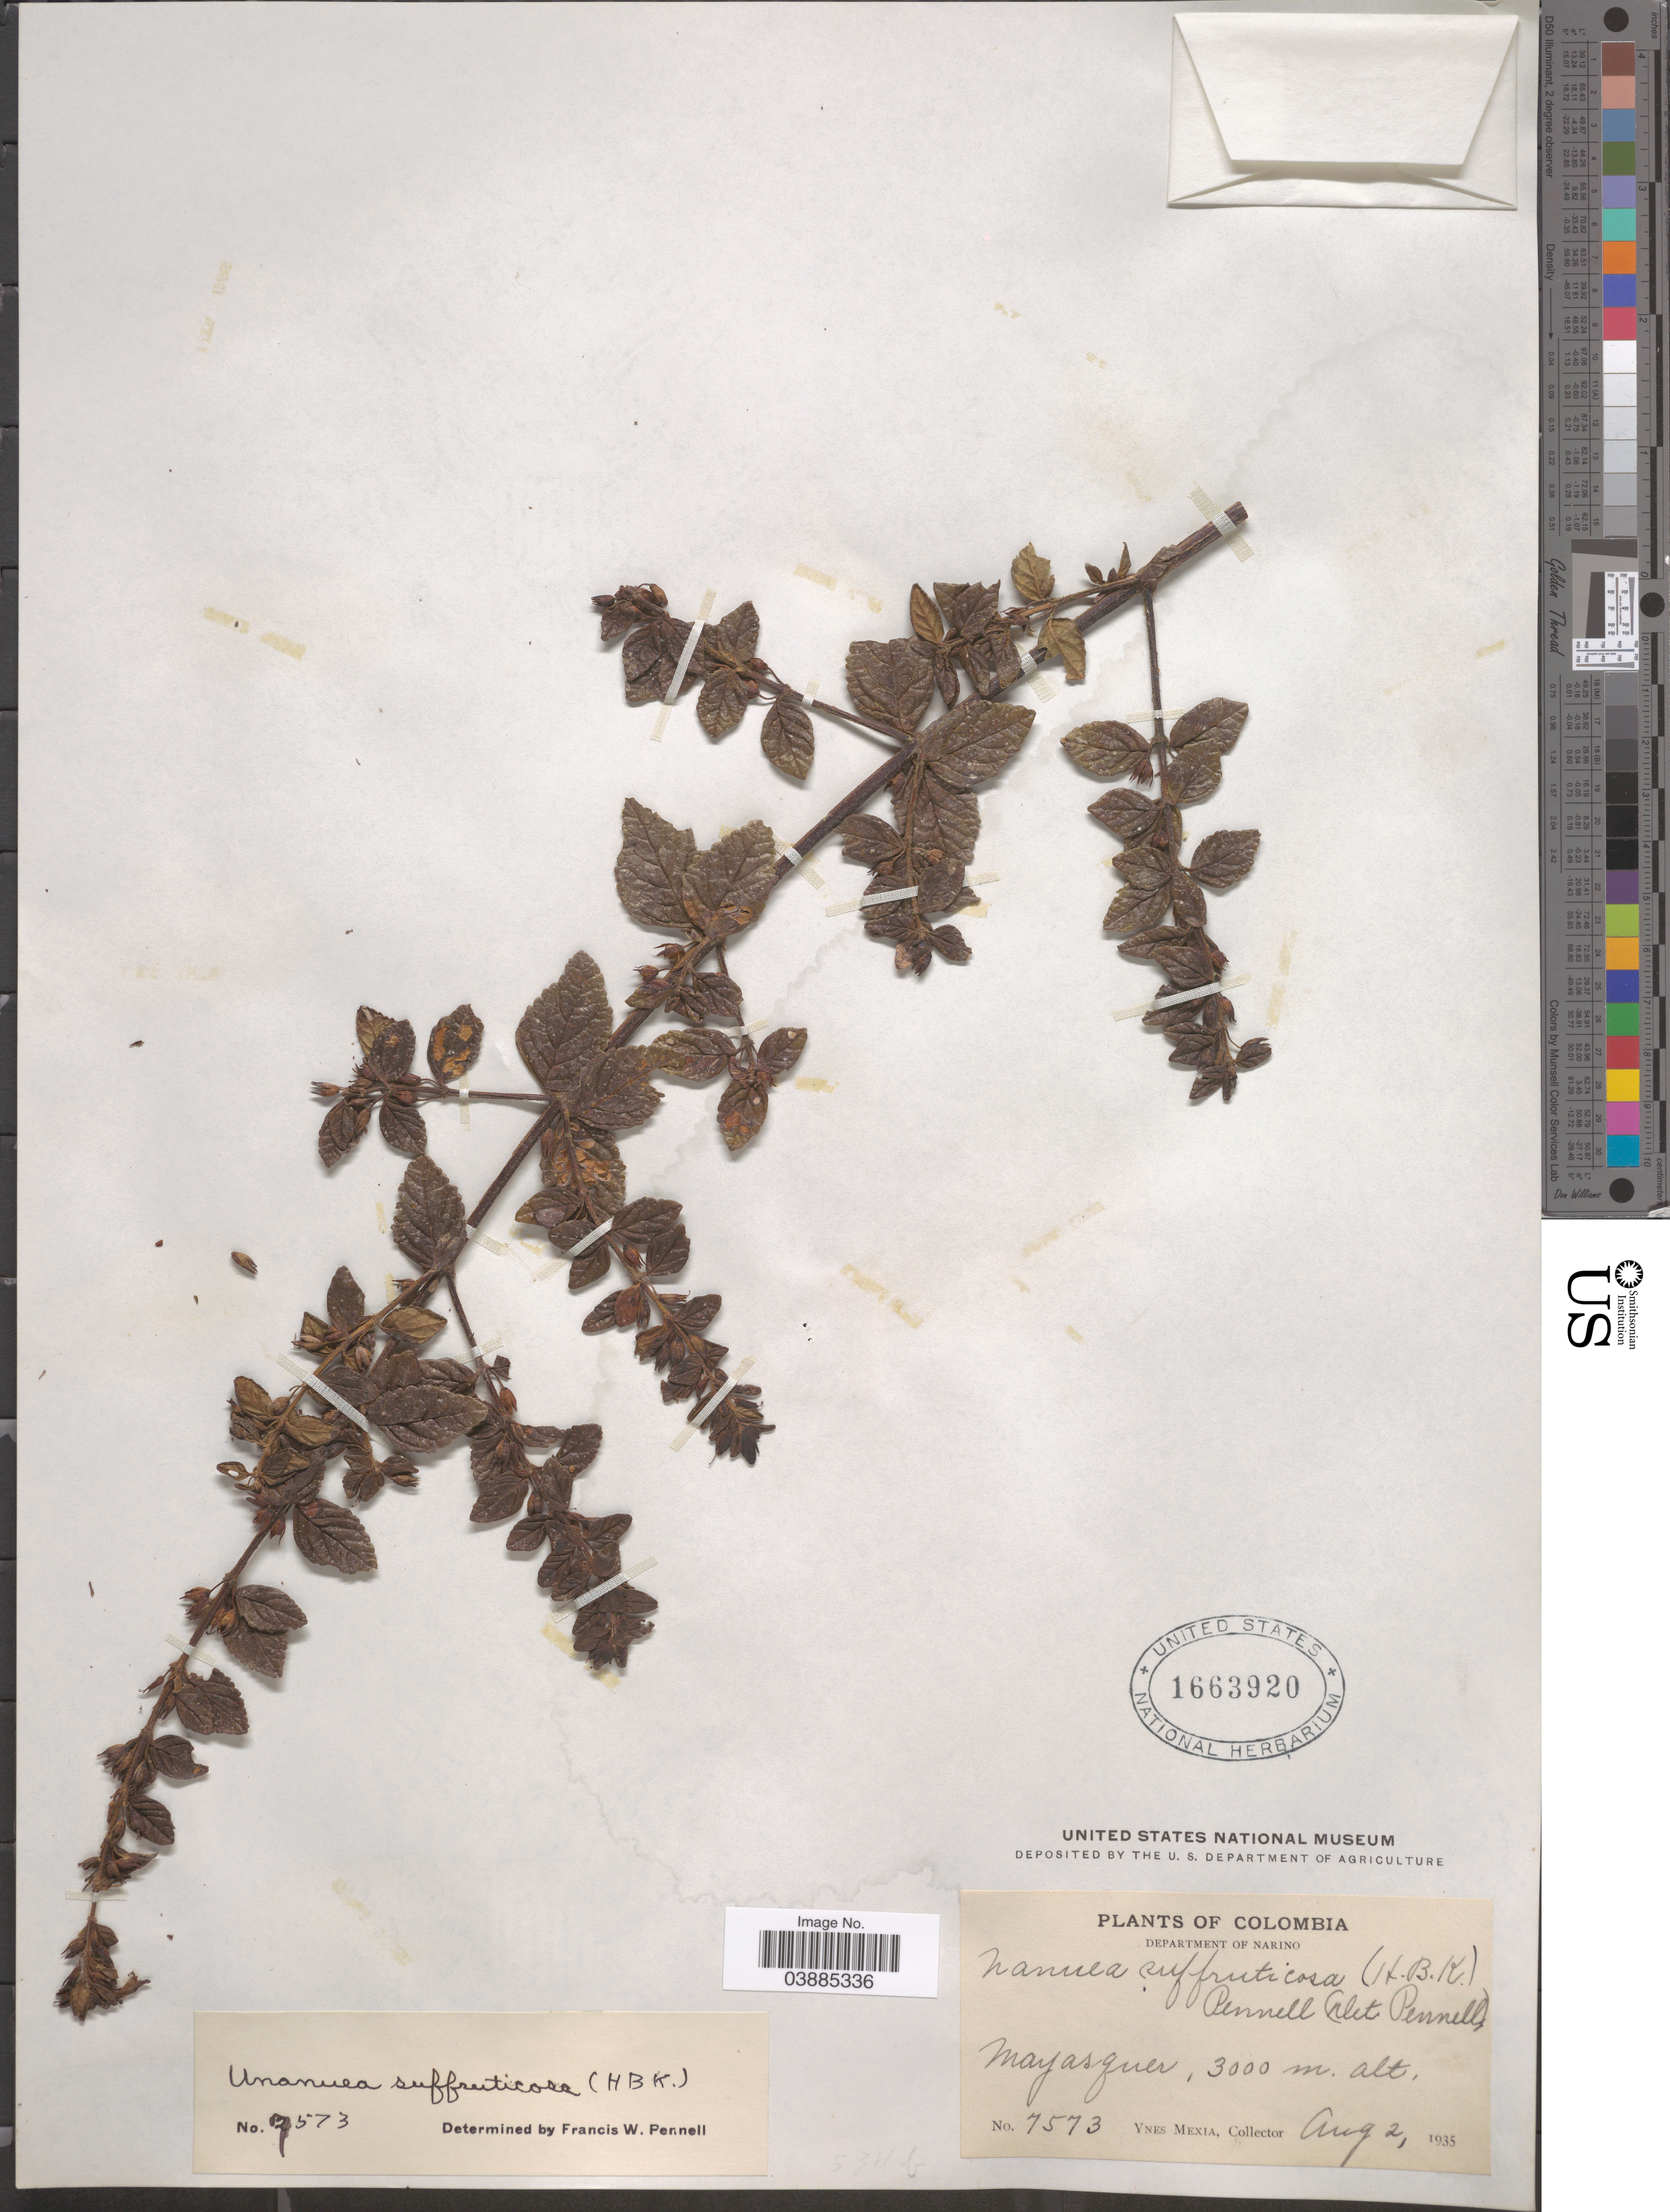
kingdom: Plantae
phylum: Tracheophyta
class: Magnoliopsida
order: Lamiales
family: Plantaginaceae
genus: Unanuea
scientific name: Unanuea suffruticosa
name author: (Kunth) Steud.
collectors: Y. Mexia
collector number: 7573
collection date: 1935-08-02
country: Colombia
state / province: Nariño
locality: Department of Narino. Mayasquer.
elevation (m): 3000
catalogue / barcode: US 1663920